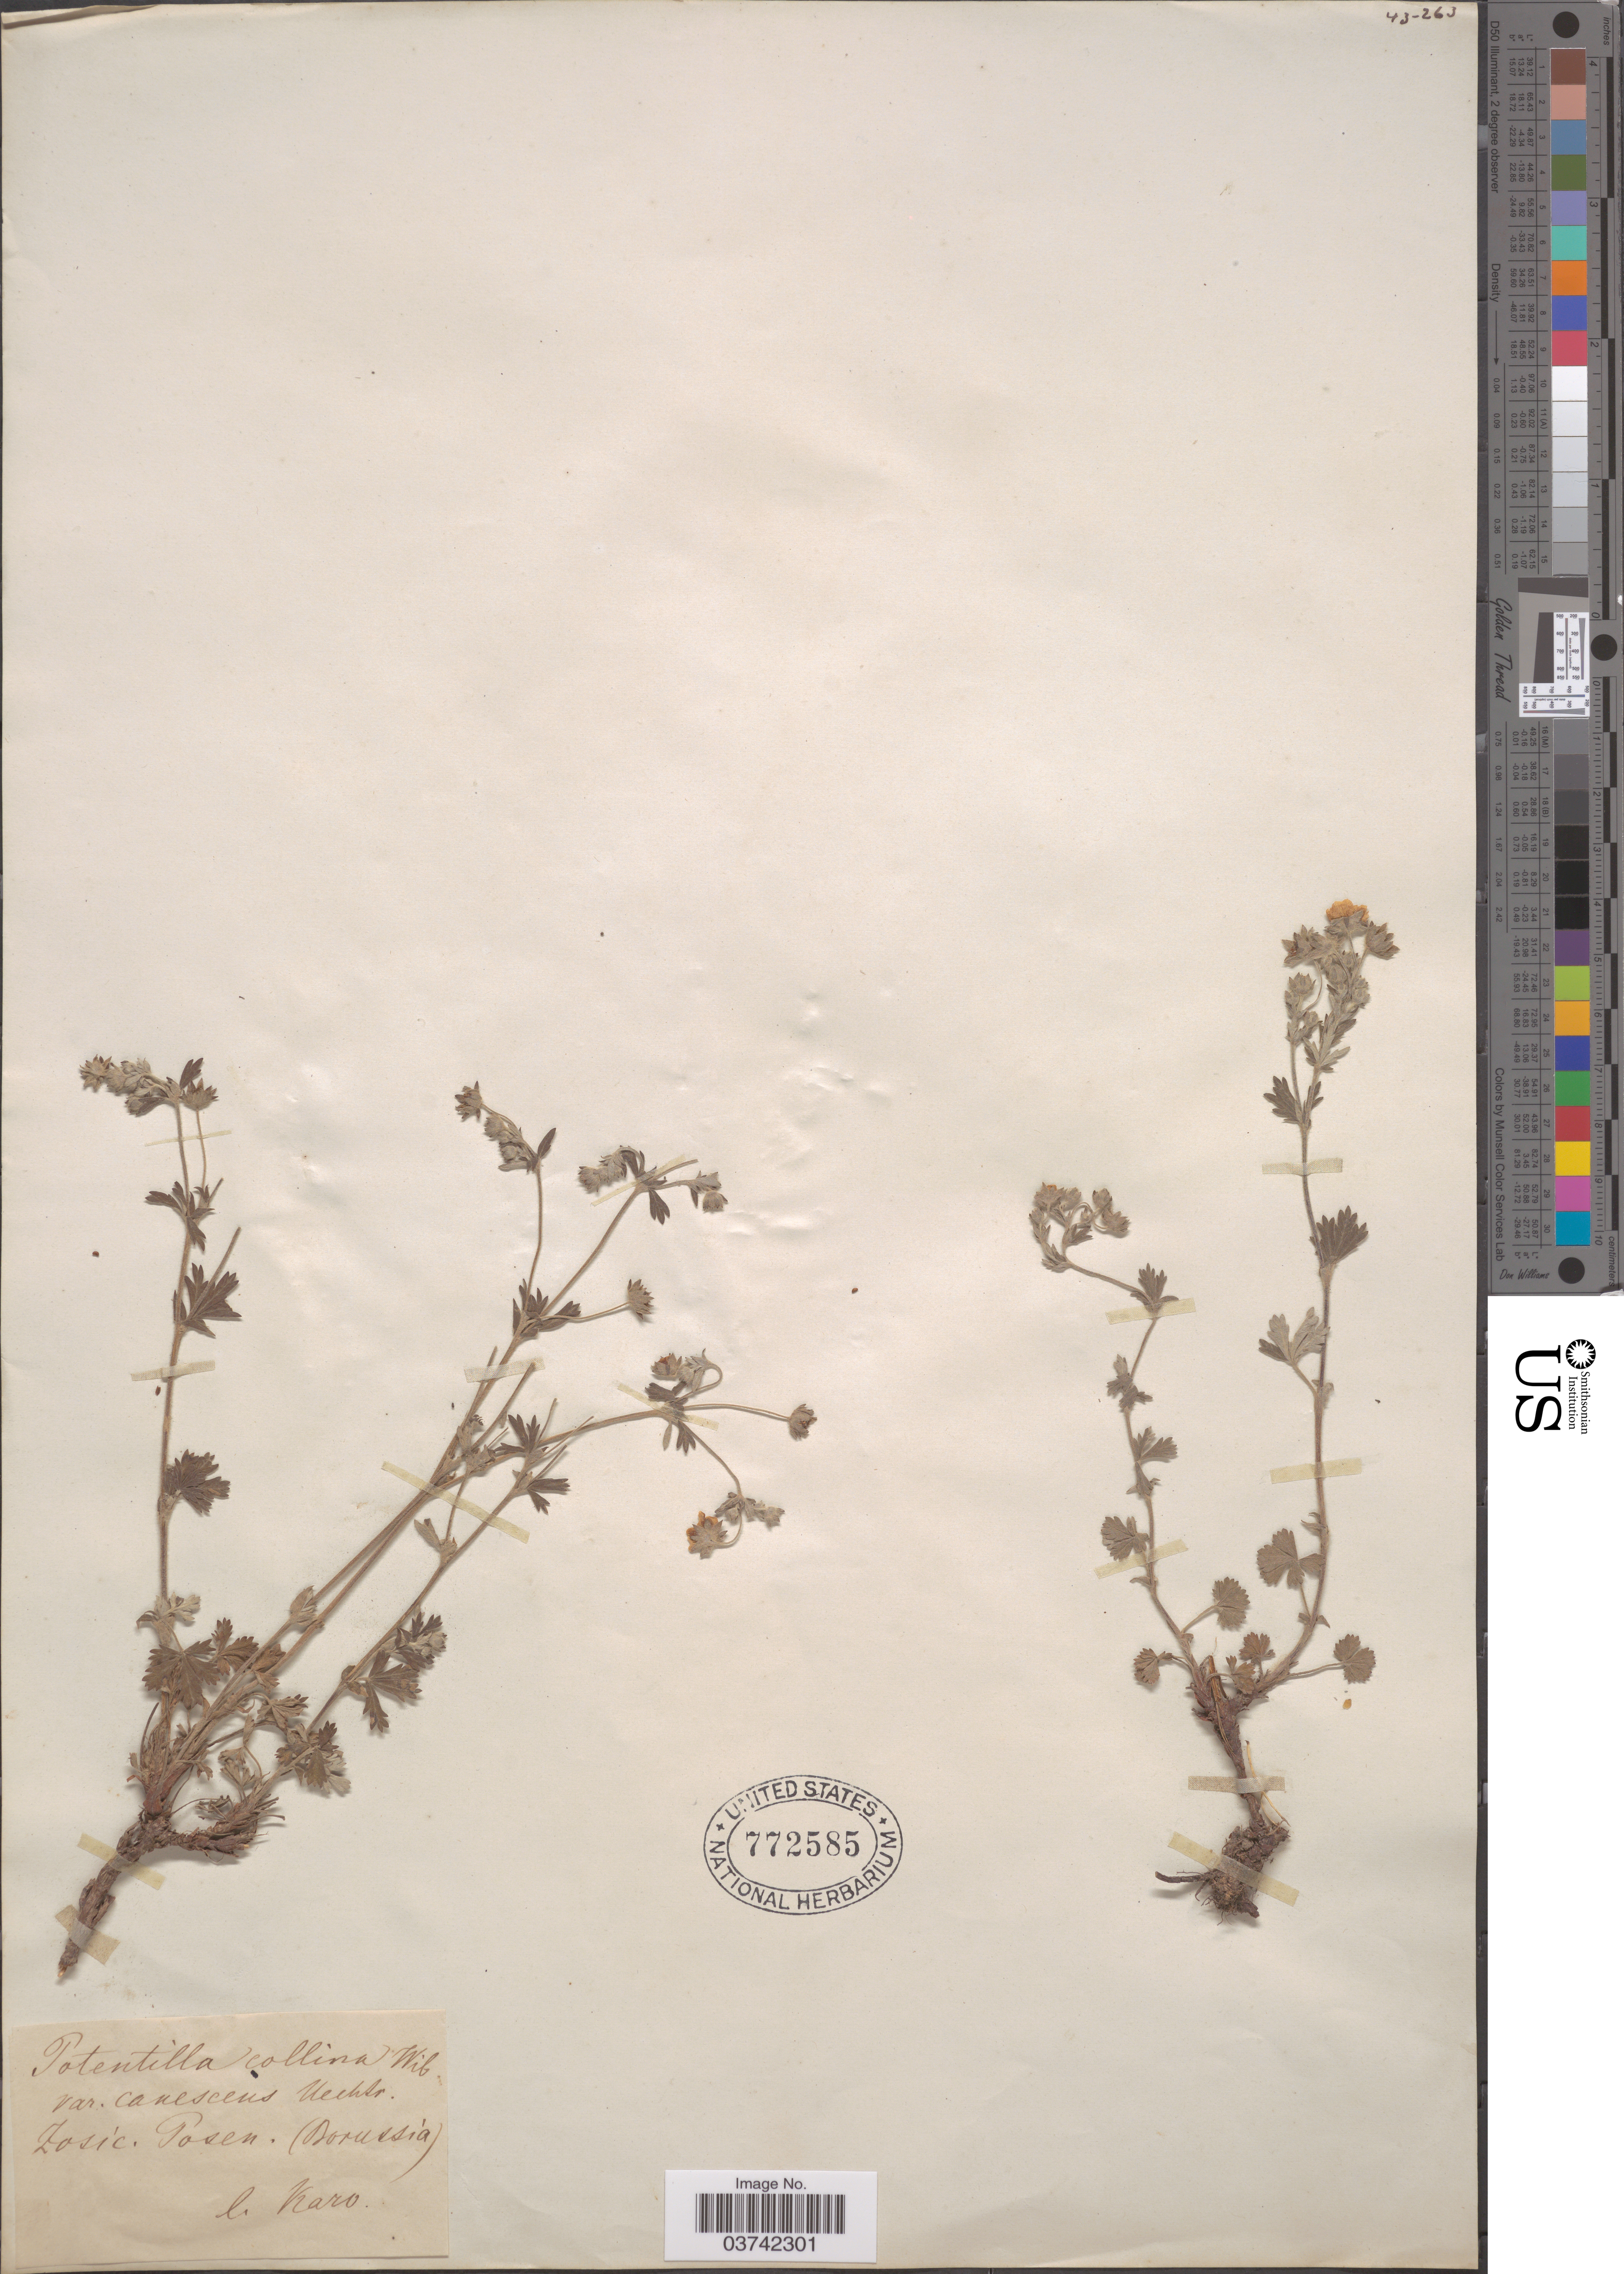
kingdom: Plantae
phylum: Tracheophyta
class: Magnoliopsida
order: Rosales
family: Rosaceae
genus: Potentilla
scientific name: Potentilla collina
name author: Wibel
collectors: Karo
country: Poland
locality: Zosic. Posen. (Borussia).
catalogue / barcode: US 772585